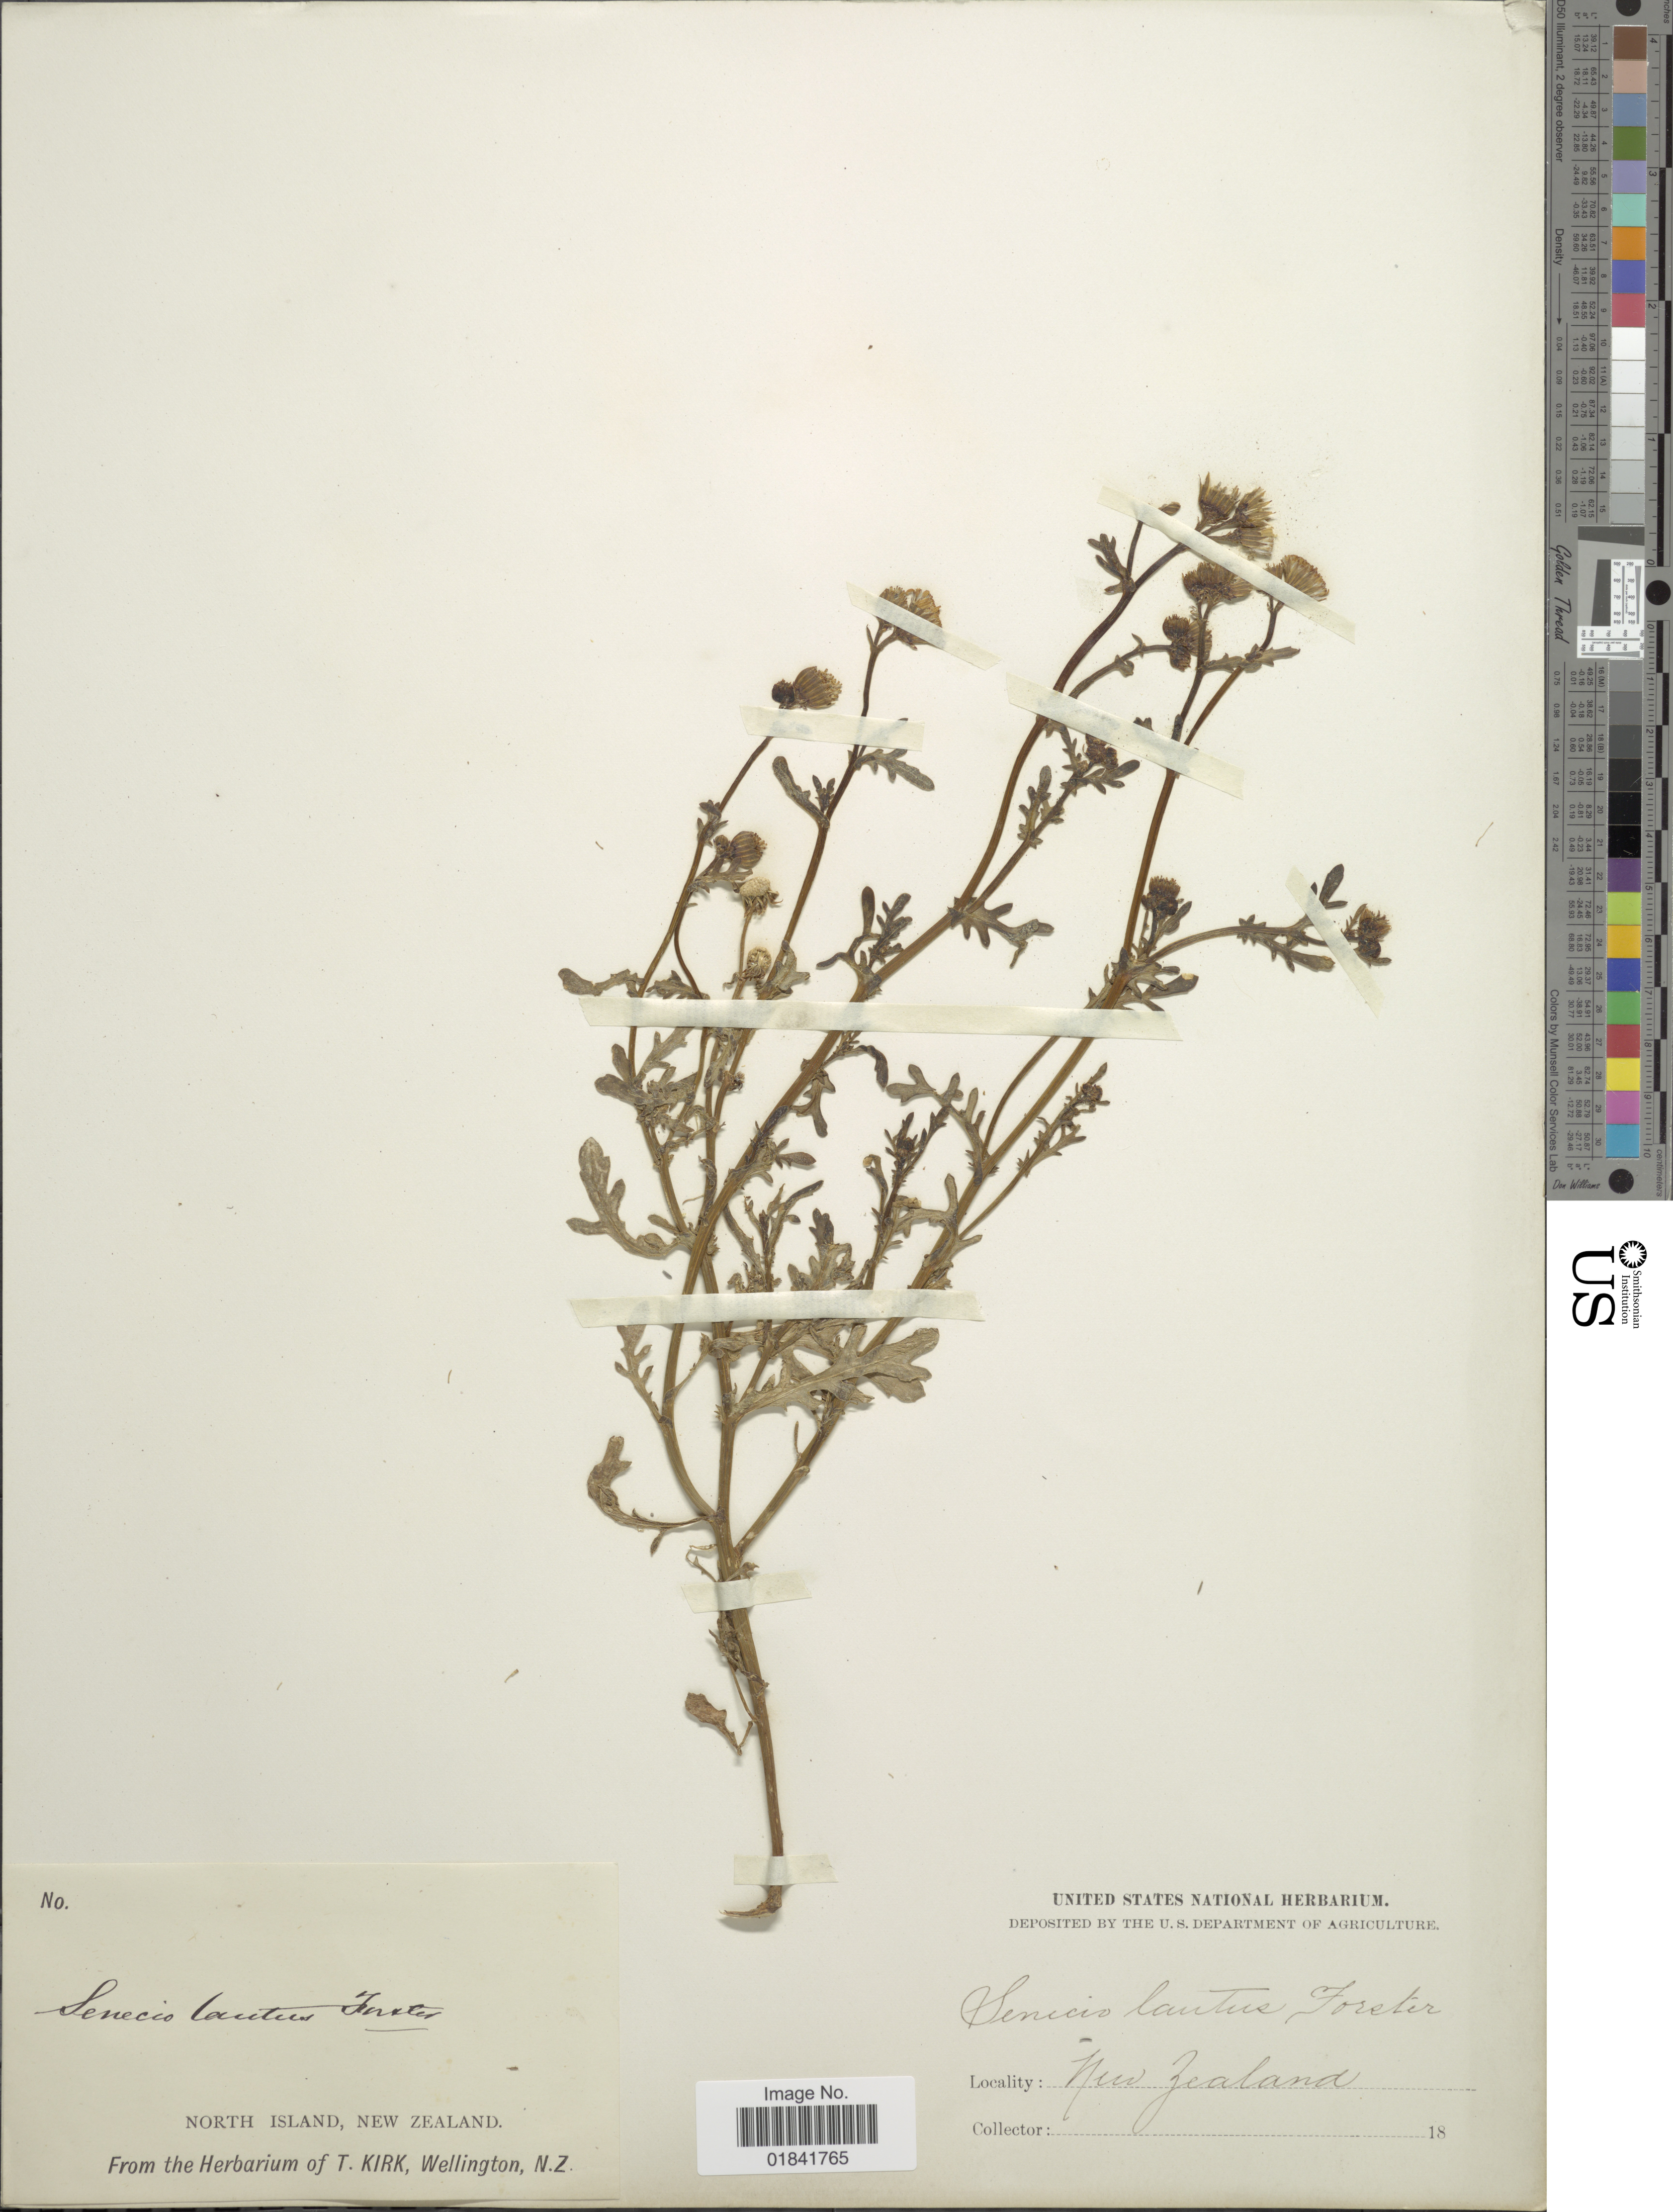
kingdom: Plantae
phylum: Tracheophyta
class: Magnoliopsida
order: Asterales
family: Asteraceae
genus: Senecio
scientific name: Senecio lautus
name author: Sol. ex G. Forst.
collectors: ex herb. T. Kirk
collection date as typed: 18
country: New Zealand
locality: North Island